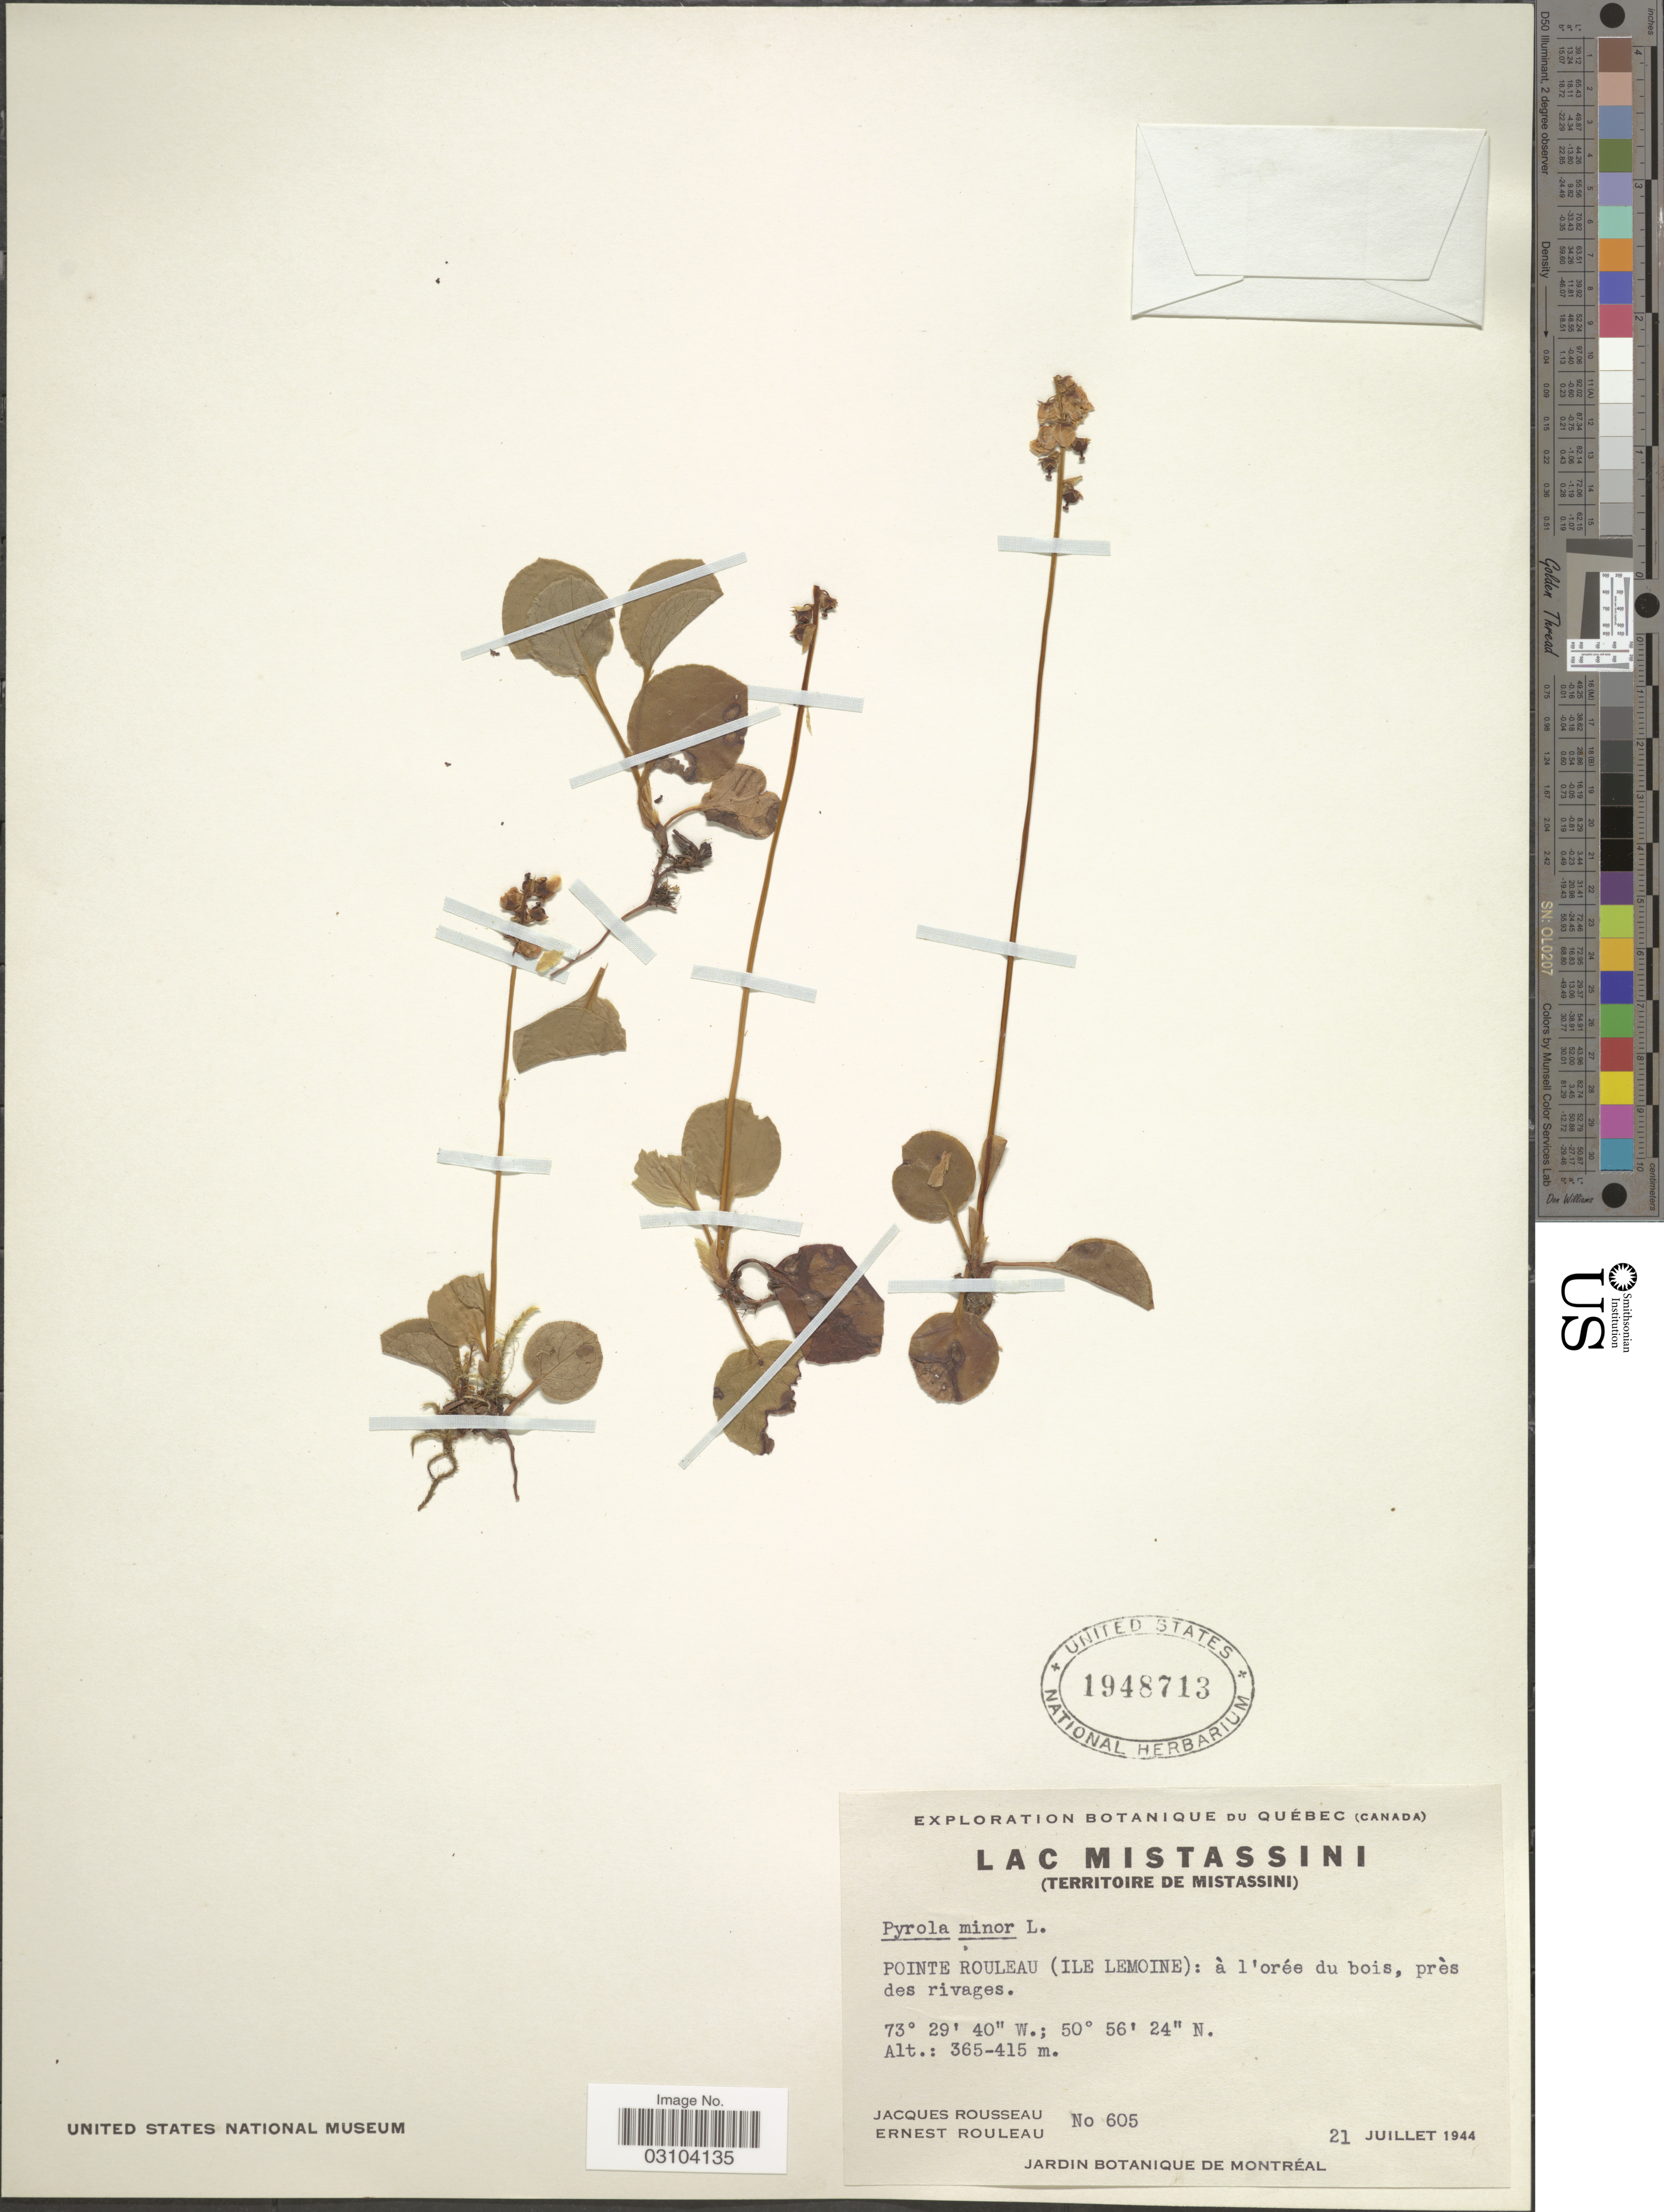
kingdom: Plantae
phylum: Tracheophyta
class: Magnoliopsida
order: Ericales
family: Ericaceae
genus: Pyrola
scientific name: Pyrola minor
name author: L.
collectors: J. Rousseau & J. Rouleau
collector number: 605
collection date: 1944-07-21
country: Canada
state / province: Quebec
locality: Lac Mistassini (Territoire de Mistassini). Pointe Rouleau (Ile Lemoine): à l'orée du bois, près des rivages.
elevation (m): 365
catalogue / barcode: US 1948713